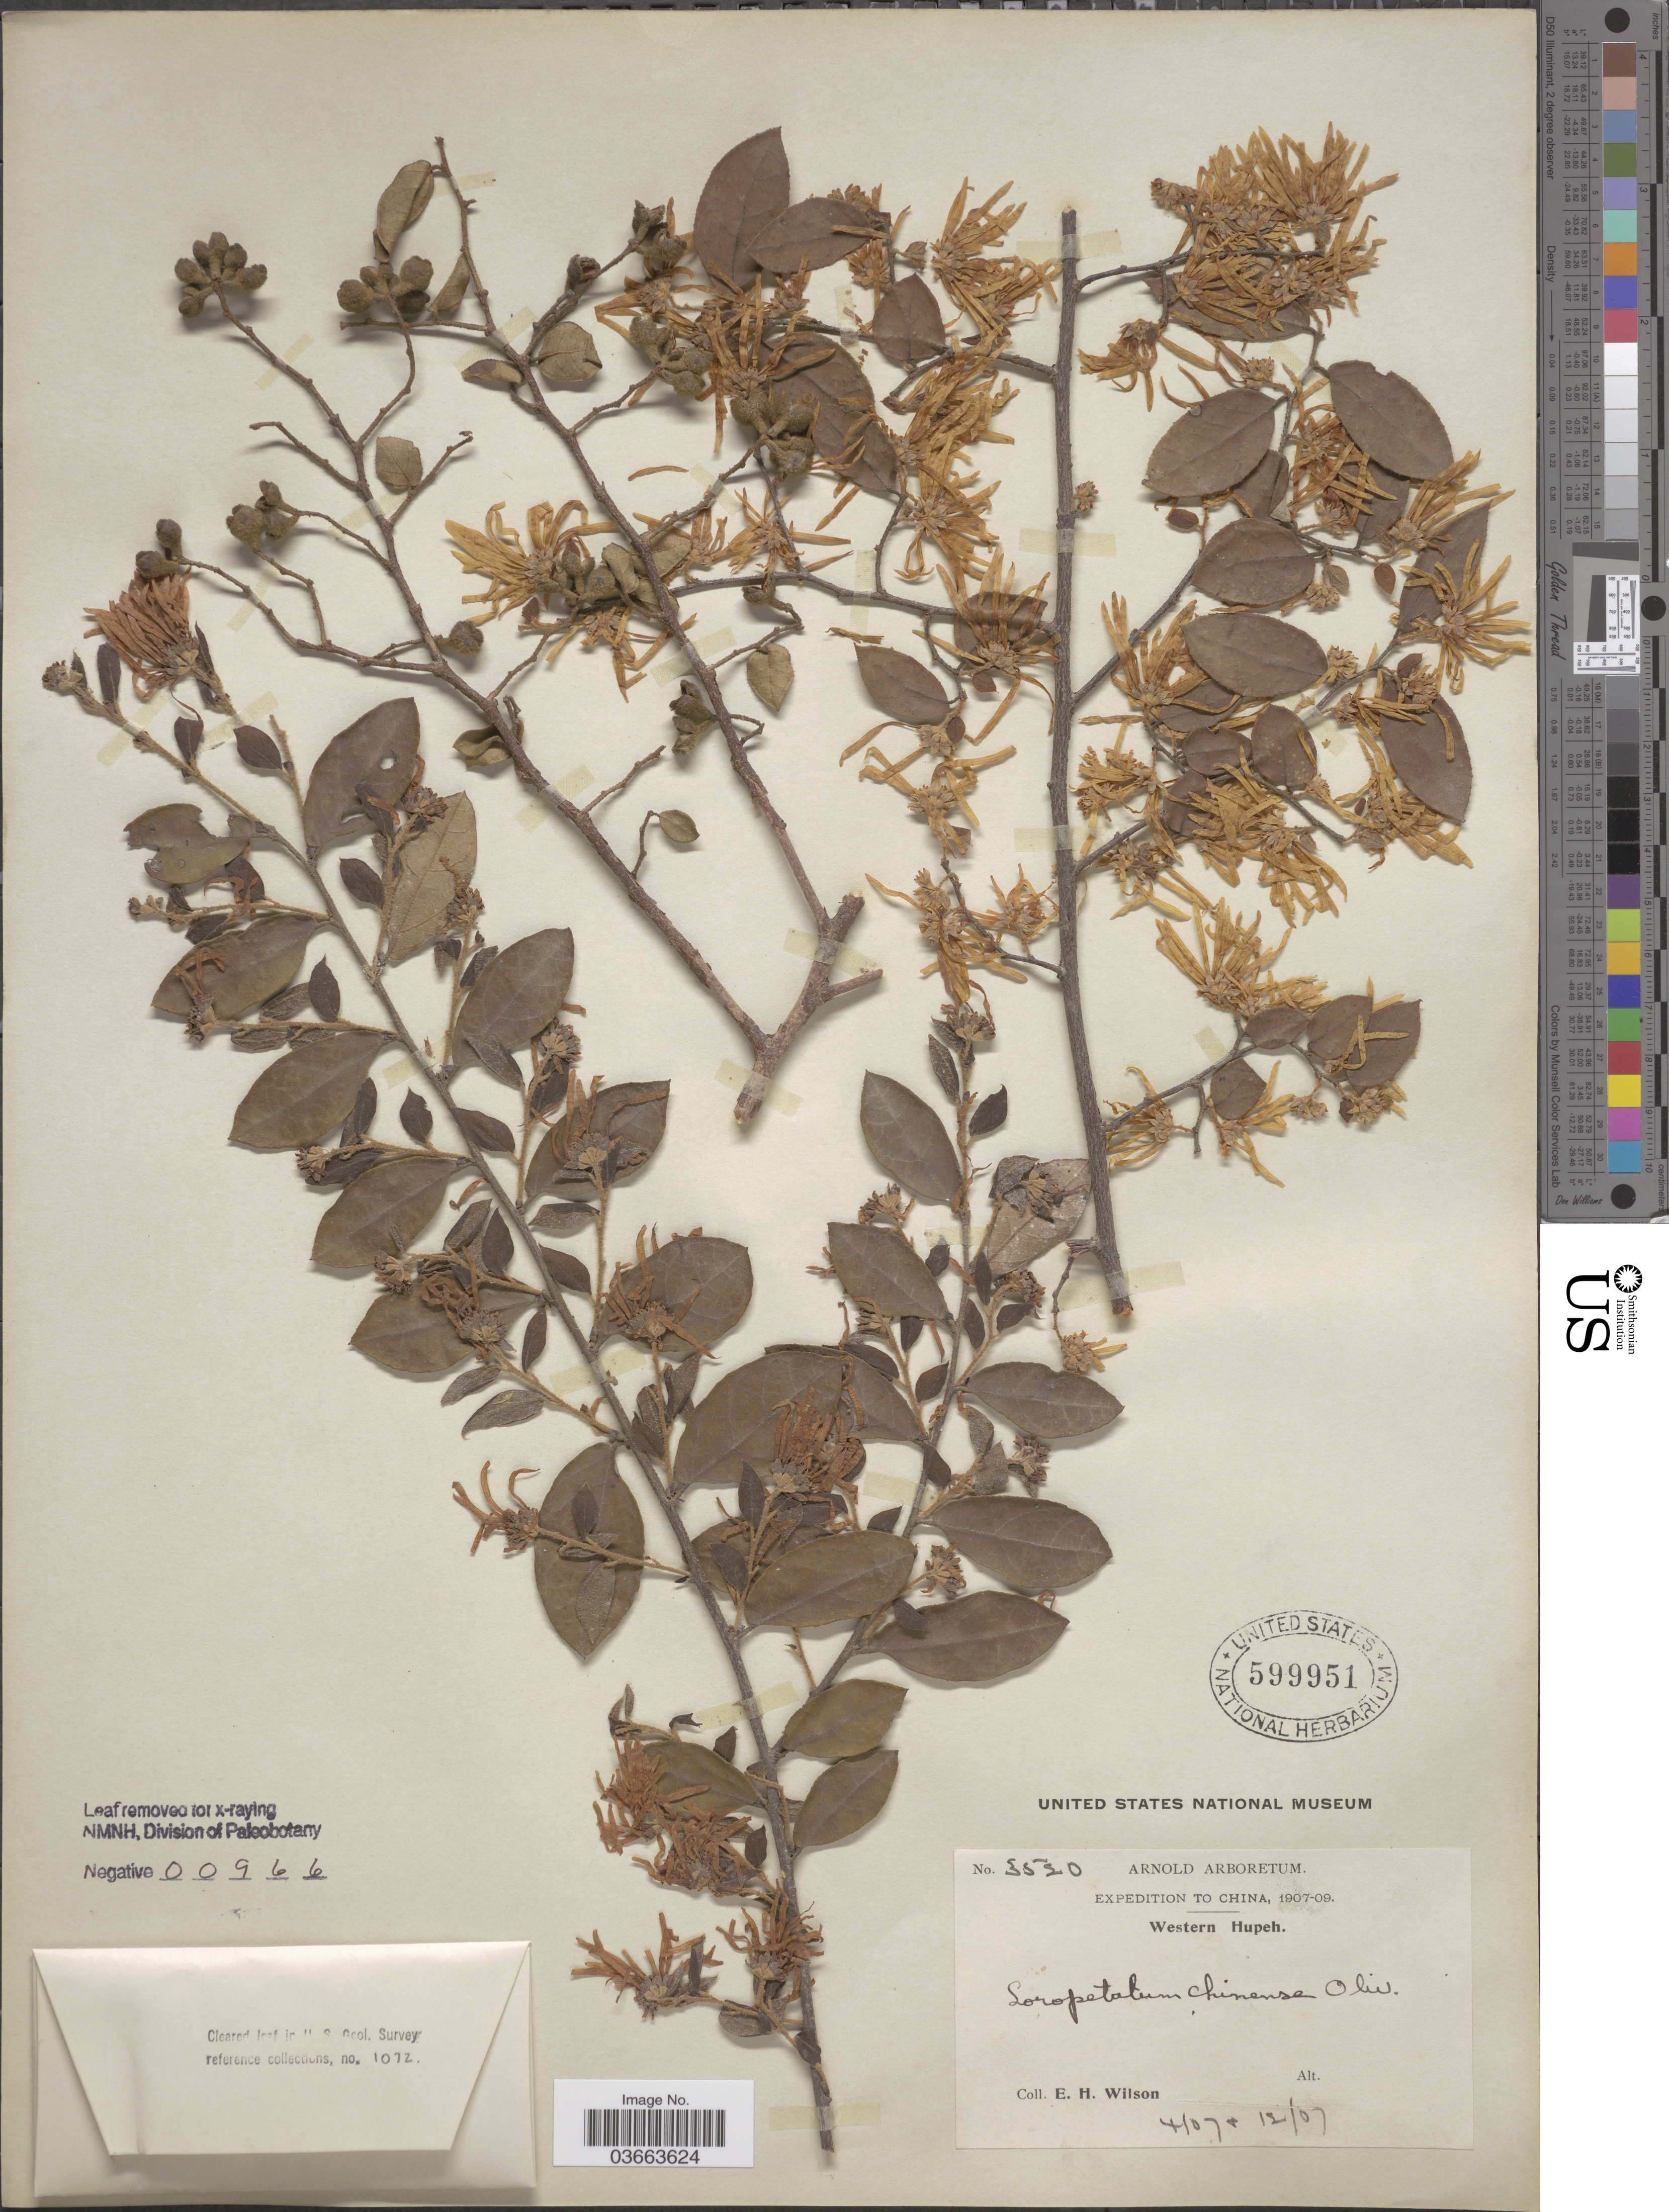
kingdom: Plantae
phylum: Tracheophyta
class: Magnoliopsida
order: Saxifragales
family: Hamamelidaceae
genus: Loropetalum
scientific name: Loropetalum chinense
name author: (R. Br.) Oliv.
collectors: E. Wilson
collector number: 5520*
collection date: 1907-04/1907-12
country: China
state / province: Hubei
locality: Western Hupeh.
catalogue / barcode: US 599951